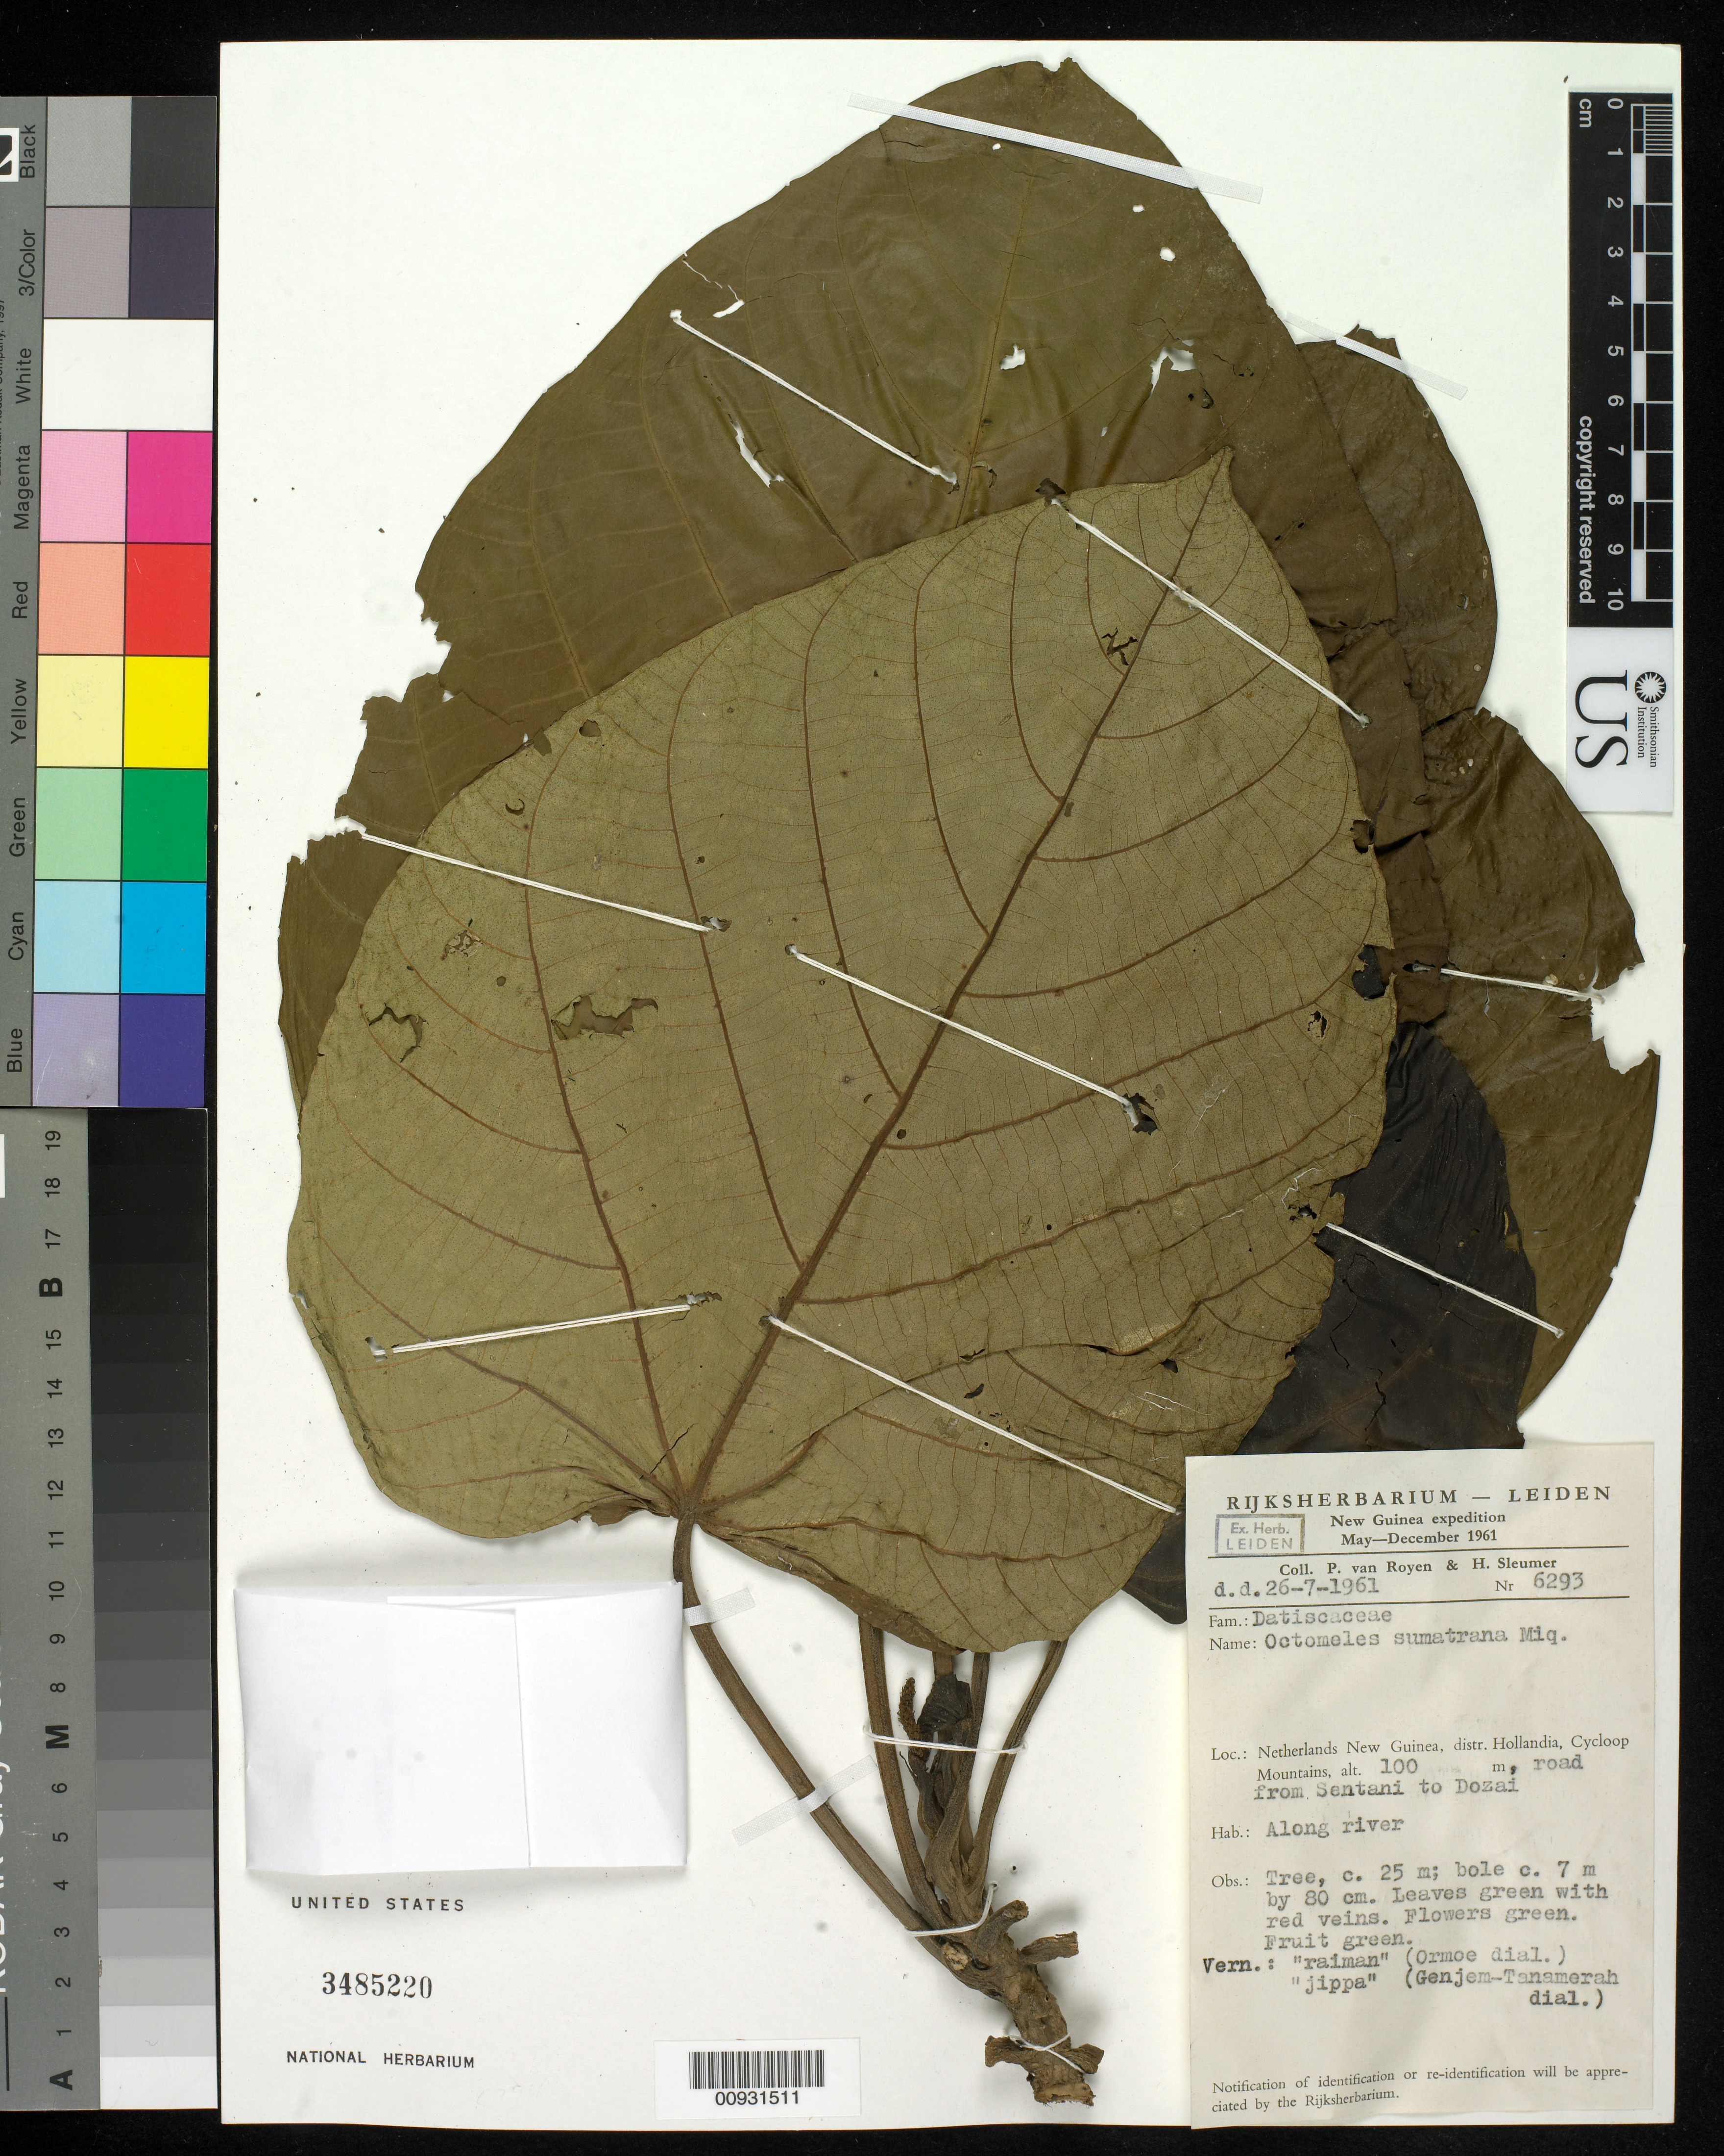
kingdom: Plantae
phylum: Tracheophyta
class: Magnoliopsida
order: Cucurbitales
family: Tetramelaceae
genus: Octomeles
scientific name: Octomeles sumatrana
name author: Miq.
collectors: P. van Royen & H. O. Sleumer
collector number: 6293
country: Indonesia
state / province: Papua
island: New Guinea Island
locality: Hollandia Dist., Cycloop Mts., road from Sentani to Dozai. Irian Jaya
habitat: along river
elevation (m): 100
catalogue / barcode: US 3485220